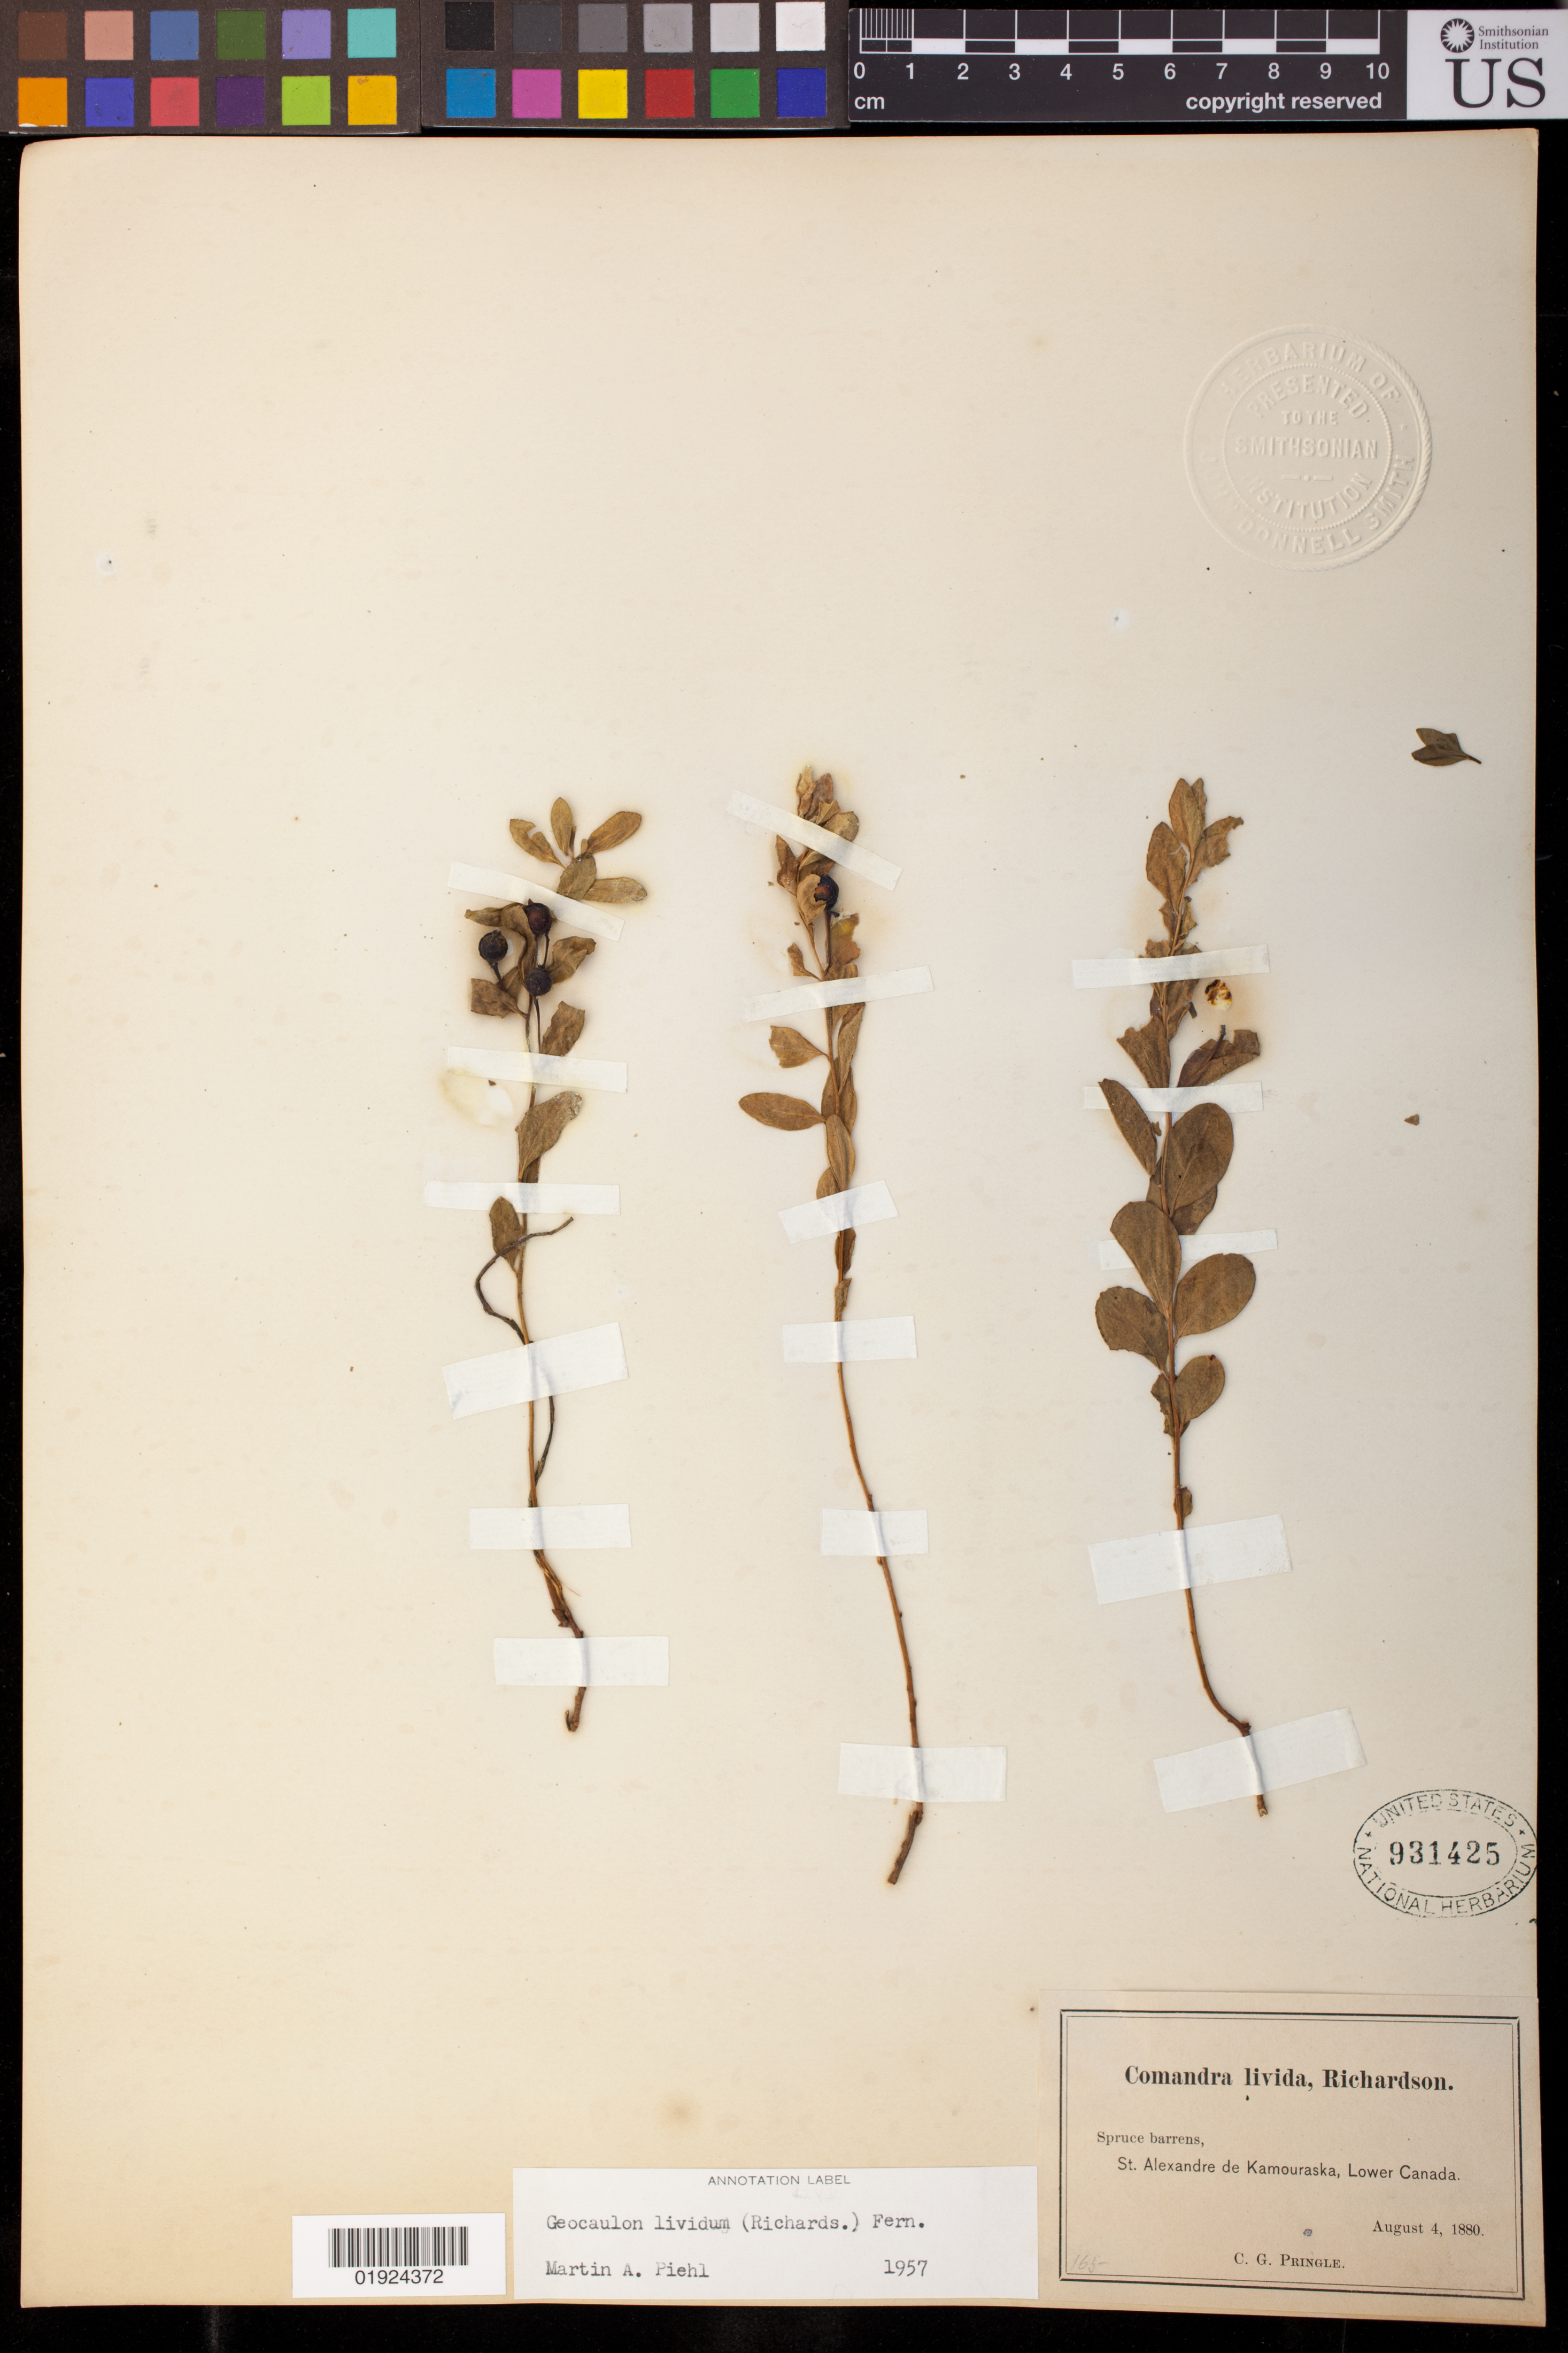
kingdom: Plantae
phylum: Tracheophyta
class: Magnoliopsida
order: Santalales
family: Comandraceae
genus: Geocaulon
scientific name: Geocaulon lividum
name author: (Richardson) Fernald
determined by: Piehl, M. A.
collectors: C. G. Pringle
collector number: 165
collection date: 1880-08-04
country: Canada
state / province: Quebec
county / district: Bas-Saint-Laurent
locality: St. Alexandre de Kamouraska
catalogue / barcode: US 931425